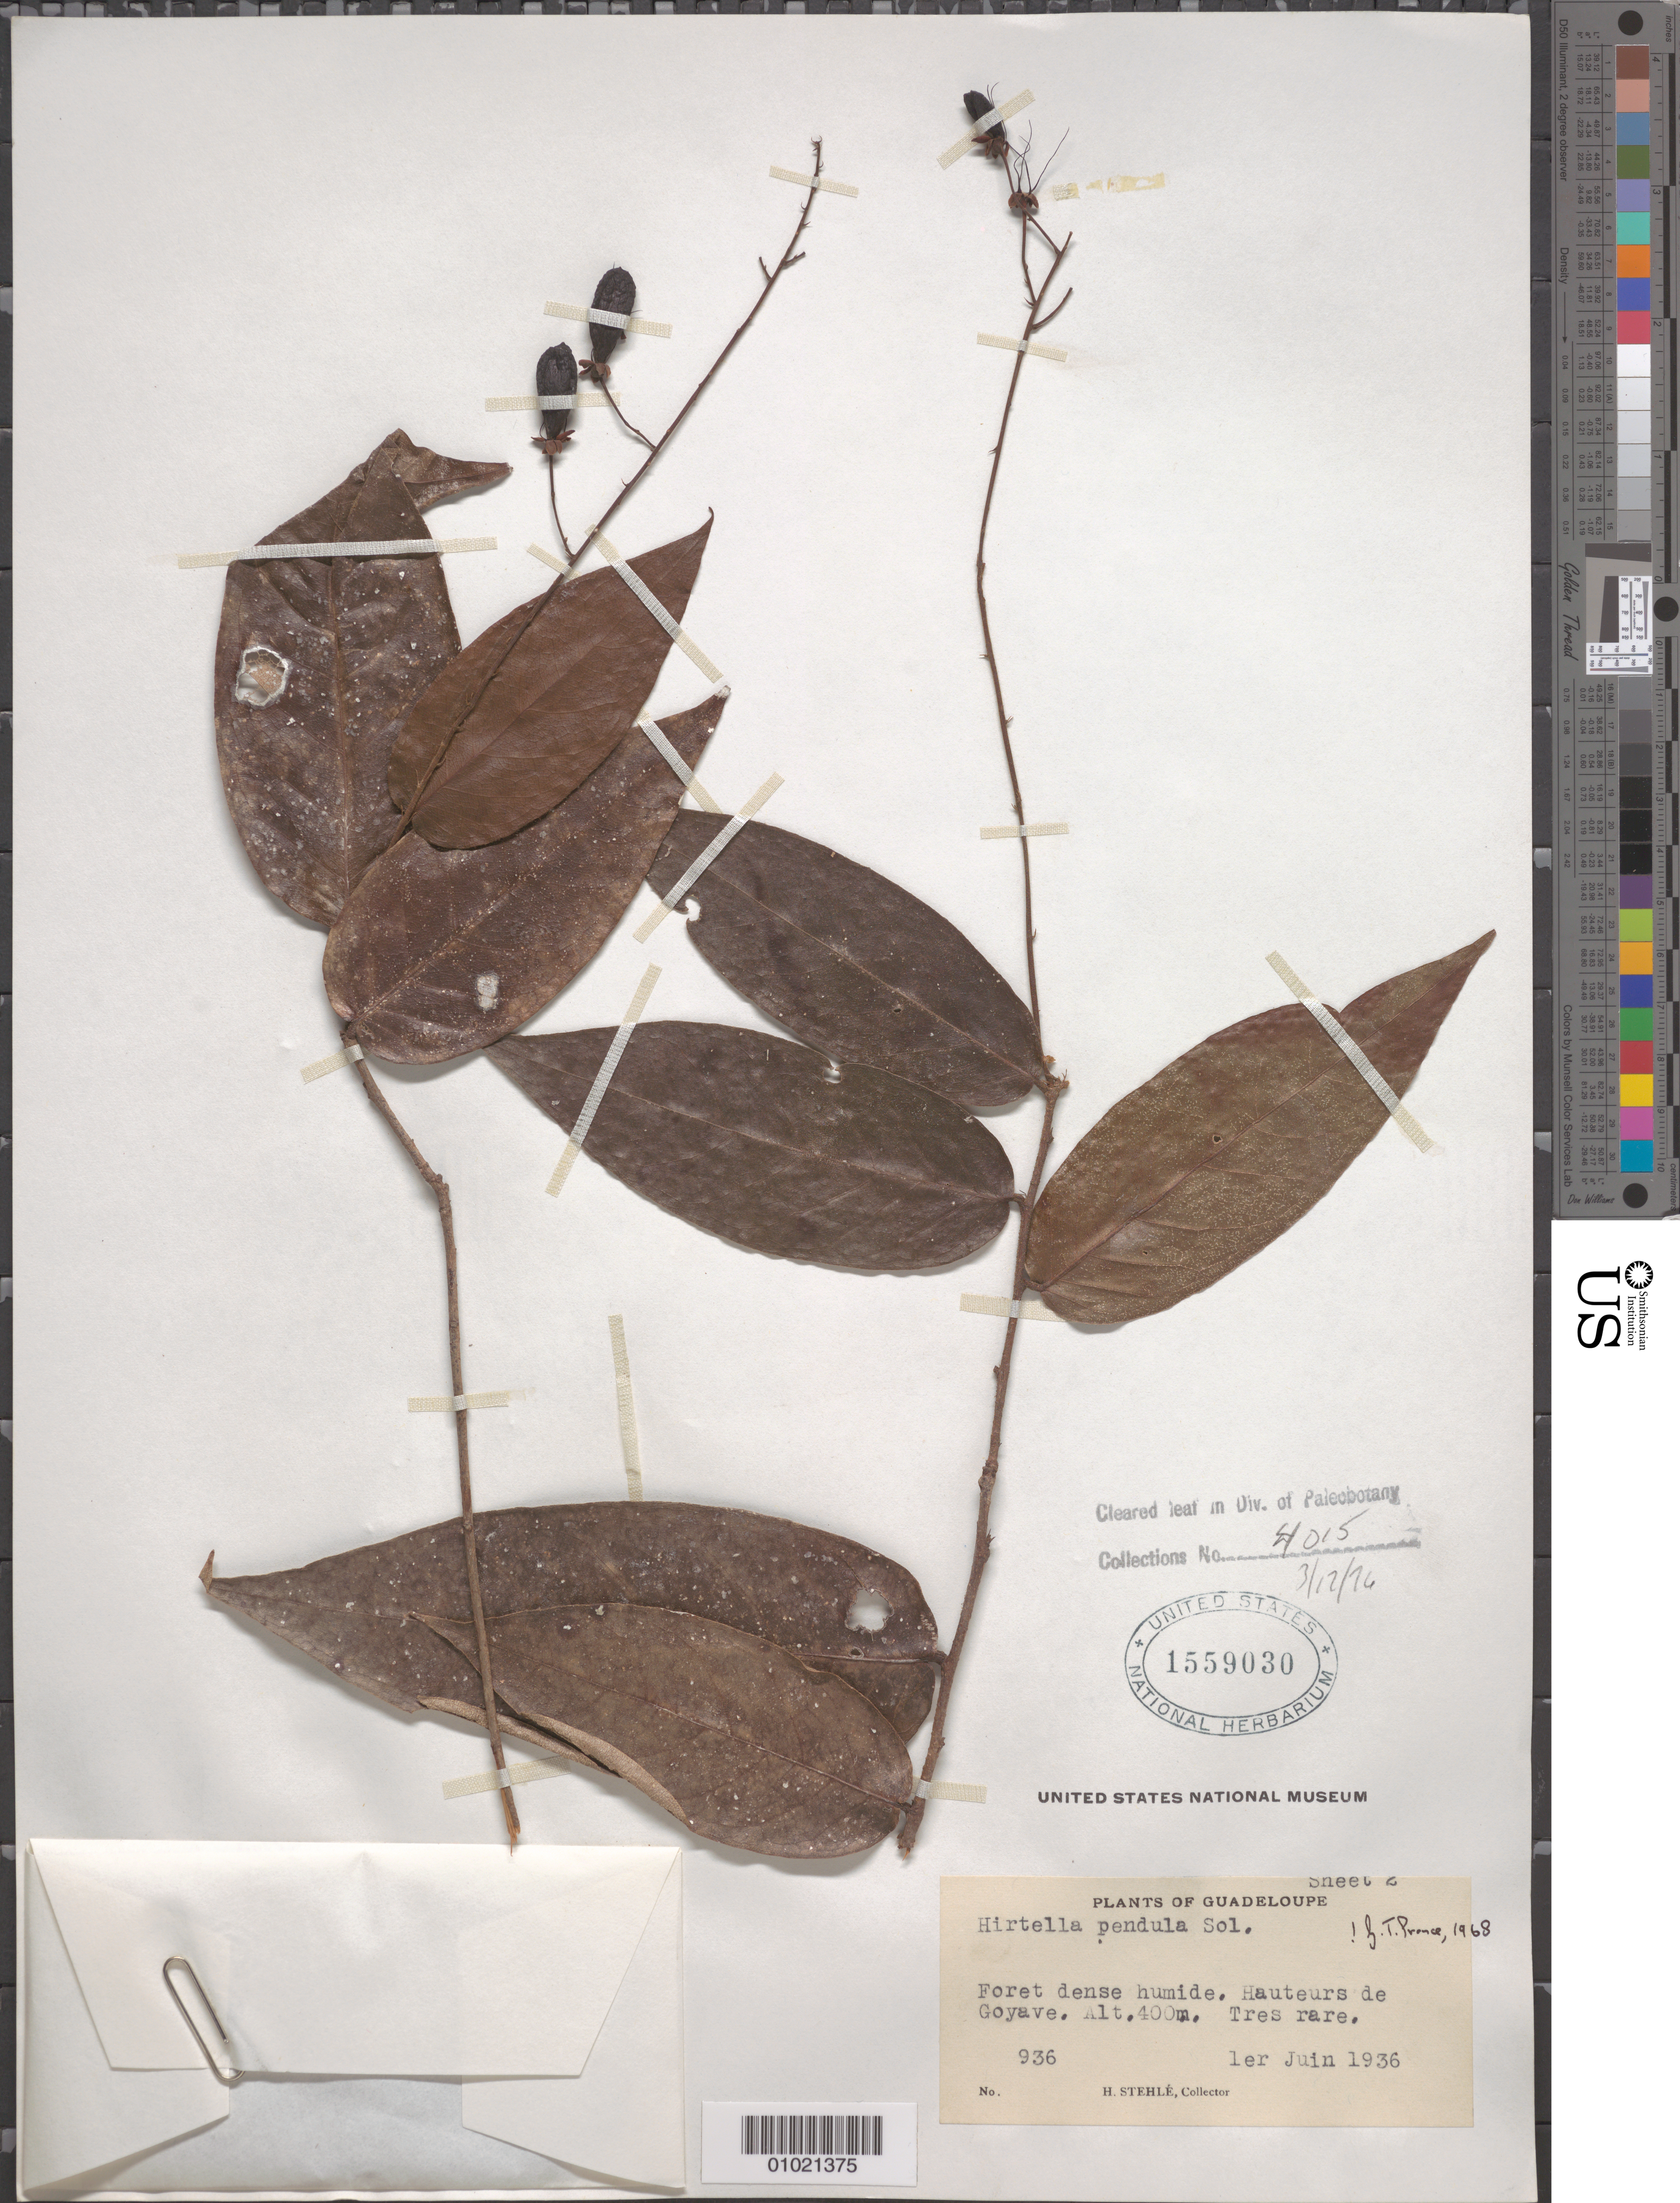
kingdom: Plantae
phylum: Tracheophyta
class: Magnoliopsida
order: Malpighiales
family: Chrysobalanaceae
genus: Hirtella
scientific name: Hirtella pendula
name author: Sol. ex Lam.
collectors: H. Stehlé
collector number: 936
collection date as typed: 01 Jun 1936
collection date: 1936-06-01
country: Guadeloupe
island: Basse Terre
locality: Foret dense humide. Hauteurs de Goyave.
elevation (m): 400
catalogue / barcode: US 1559030